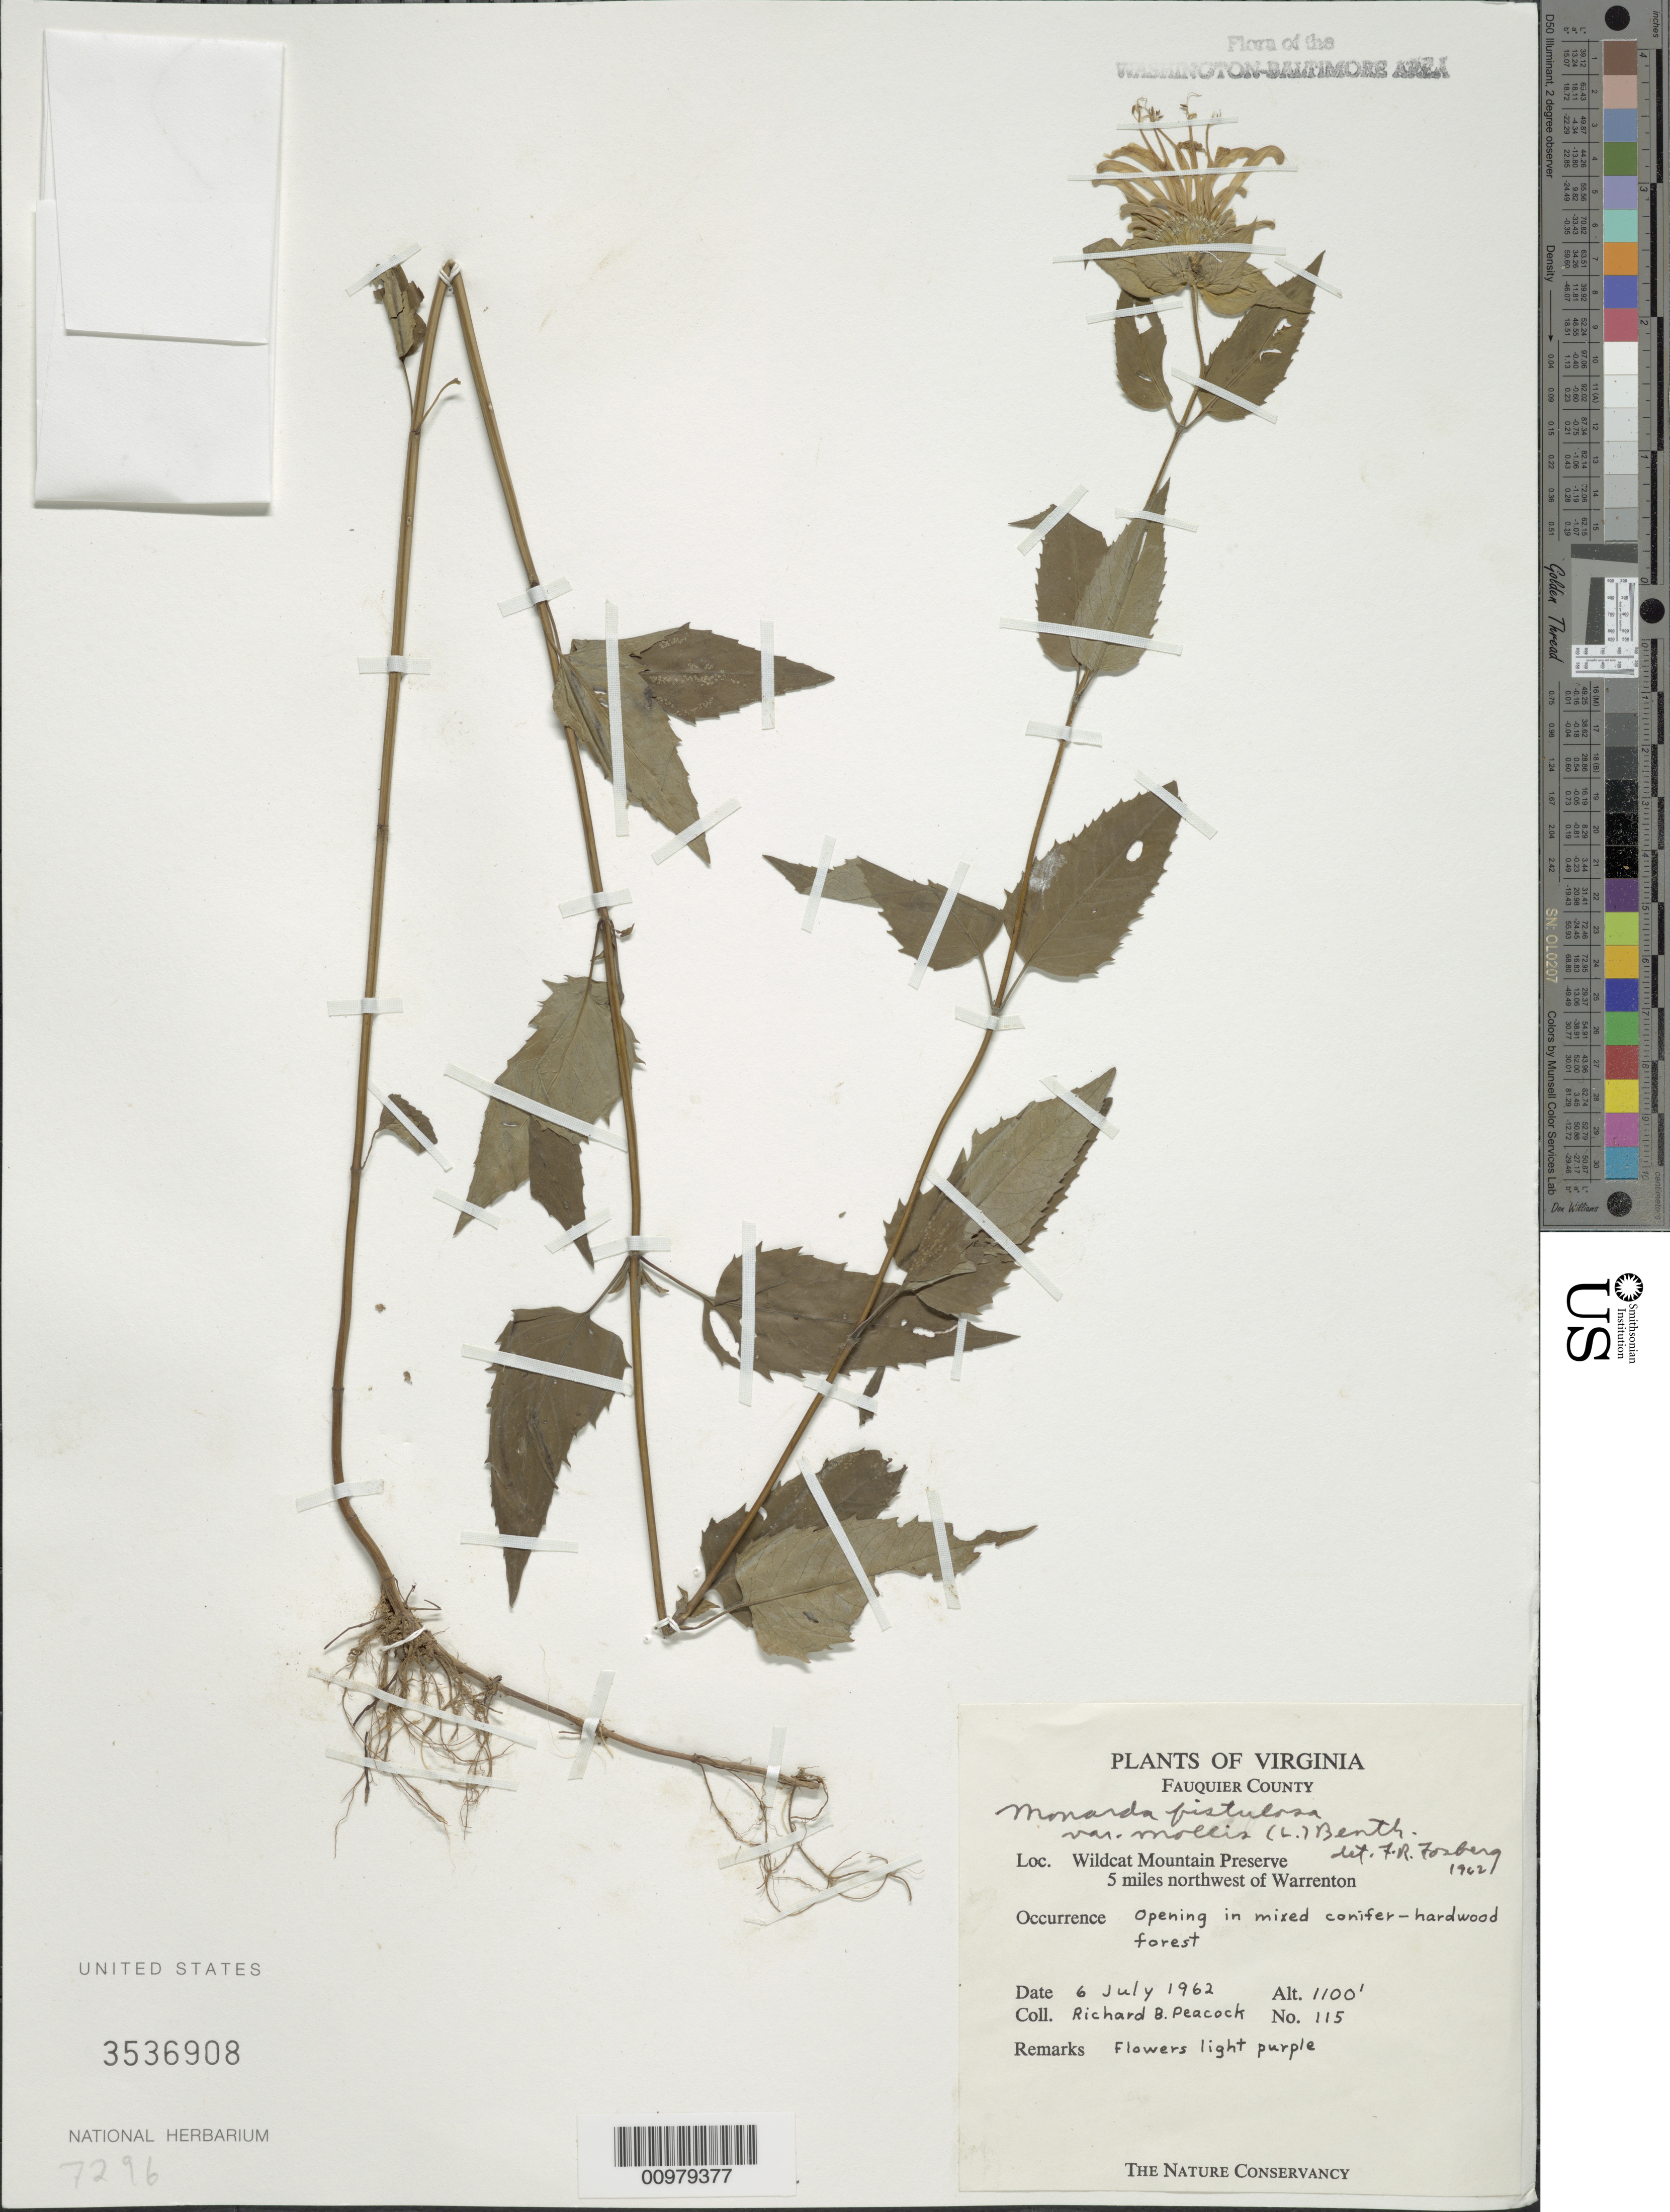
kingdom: Plantae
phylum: Tracheophyta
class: Magnoliopsida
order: Lamiales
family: Lamiaceae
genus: Monarda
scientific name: Monarda fistulosa var. mollis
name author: (L.) L.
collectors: R. Peacock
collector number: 115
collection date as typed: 6 Jul 1962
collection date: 1962-07-06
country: United States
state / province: Virginia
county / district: Fauquier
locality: Wildcat Mountain Preserve, 5 miles northwest of Warrenton.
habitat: opening in mixed conifer-hardwood forest.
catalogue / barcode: US 3536908